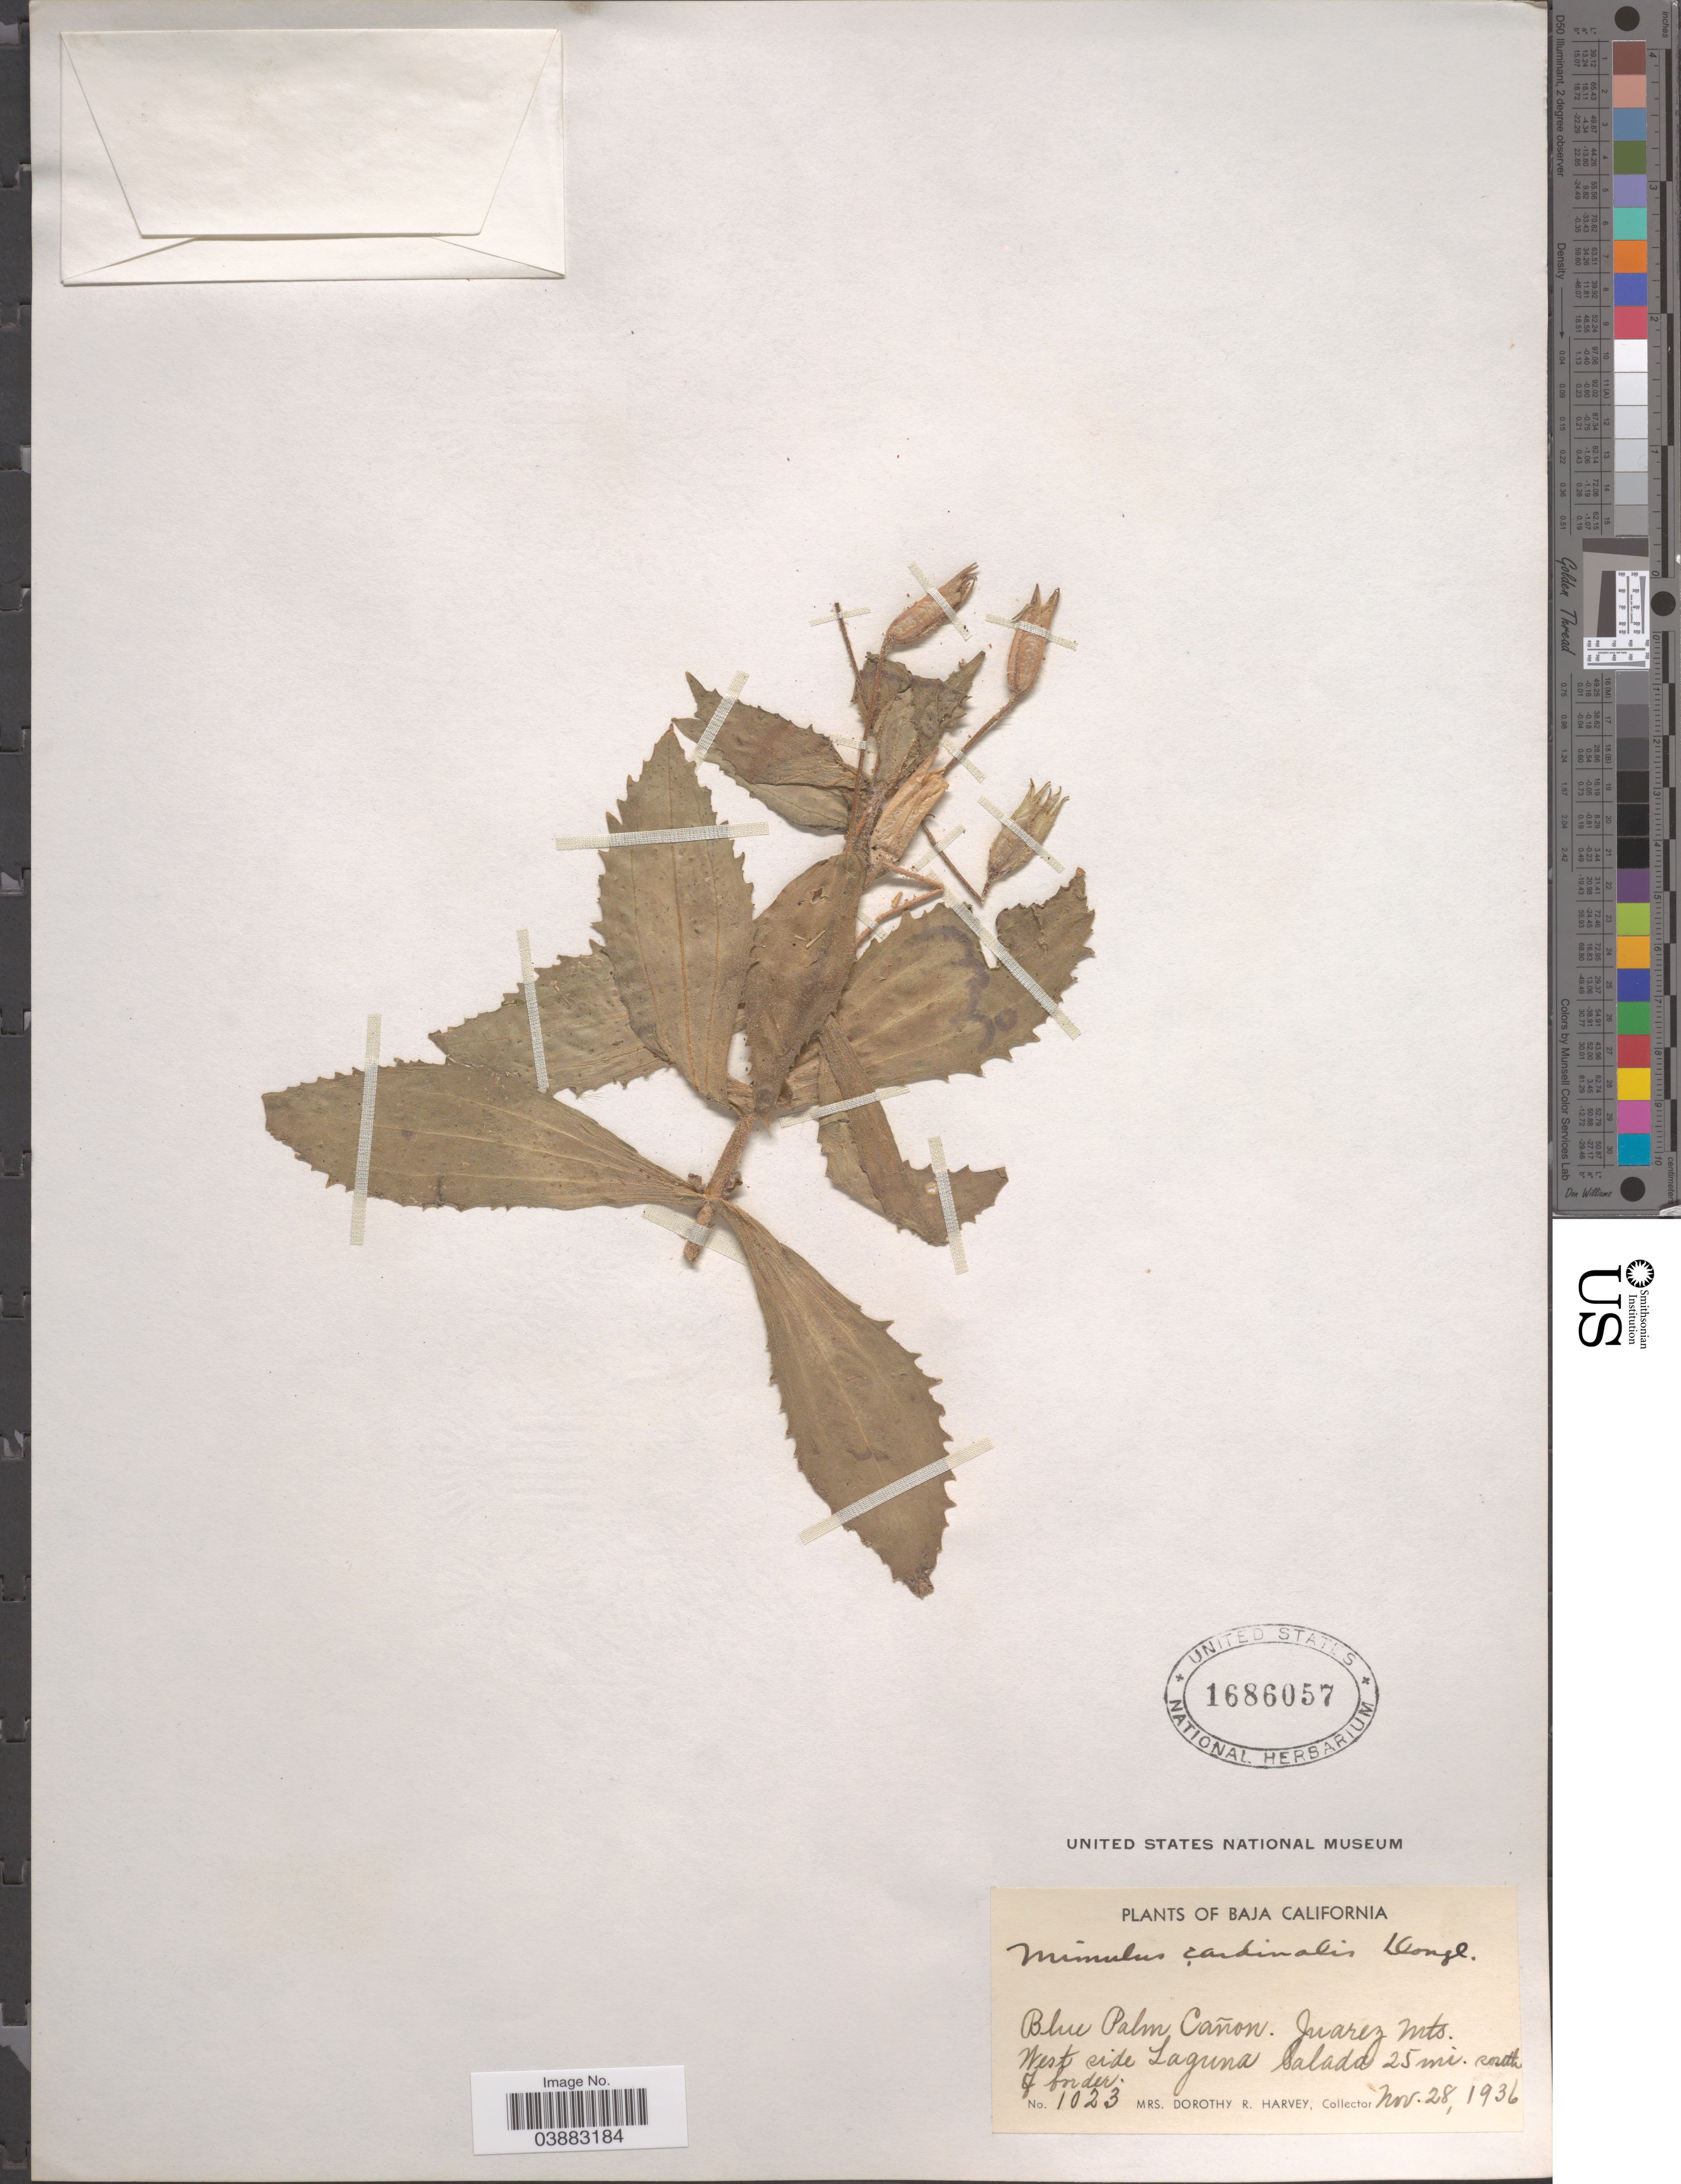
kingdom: Plantae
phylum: Tracheophyta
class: Magnoliopsida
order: Lamiales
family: Phrymaceae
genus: Mimulus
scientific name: Mimulus cardinalis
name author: Douglas ex Benth.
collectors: Harvey, Mrs. D. R.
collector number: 1023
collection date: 1936-11-28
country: Mexico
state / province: Baja California Norte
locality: Blue Palm Cañon. Juarez Mts. West side Laguna Salada 25 mi. south of border.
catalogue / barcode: US 1686057